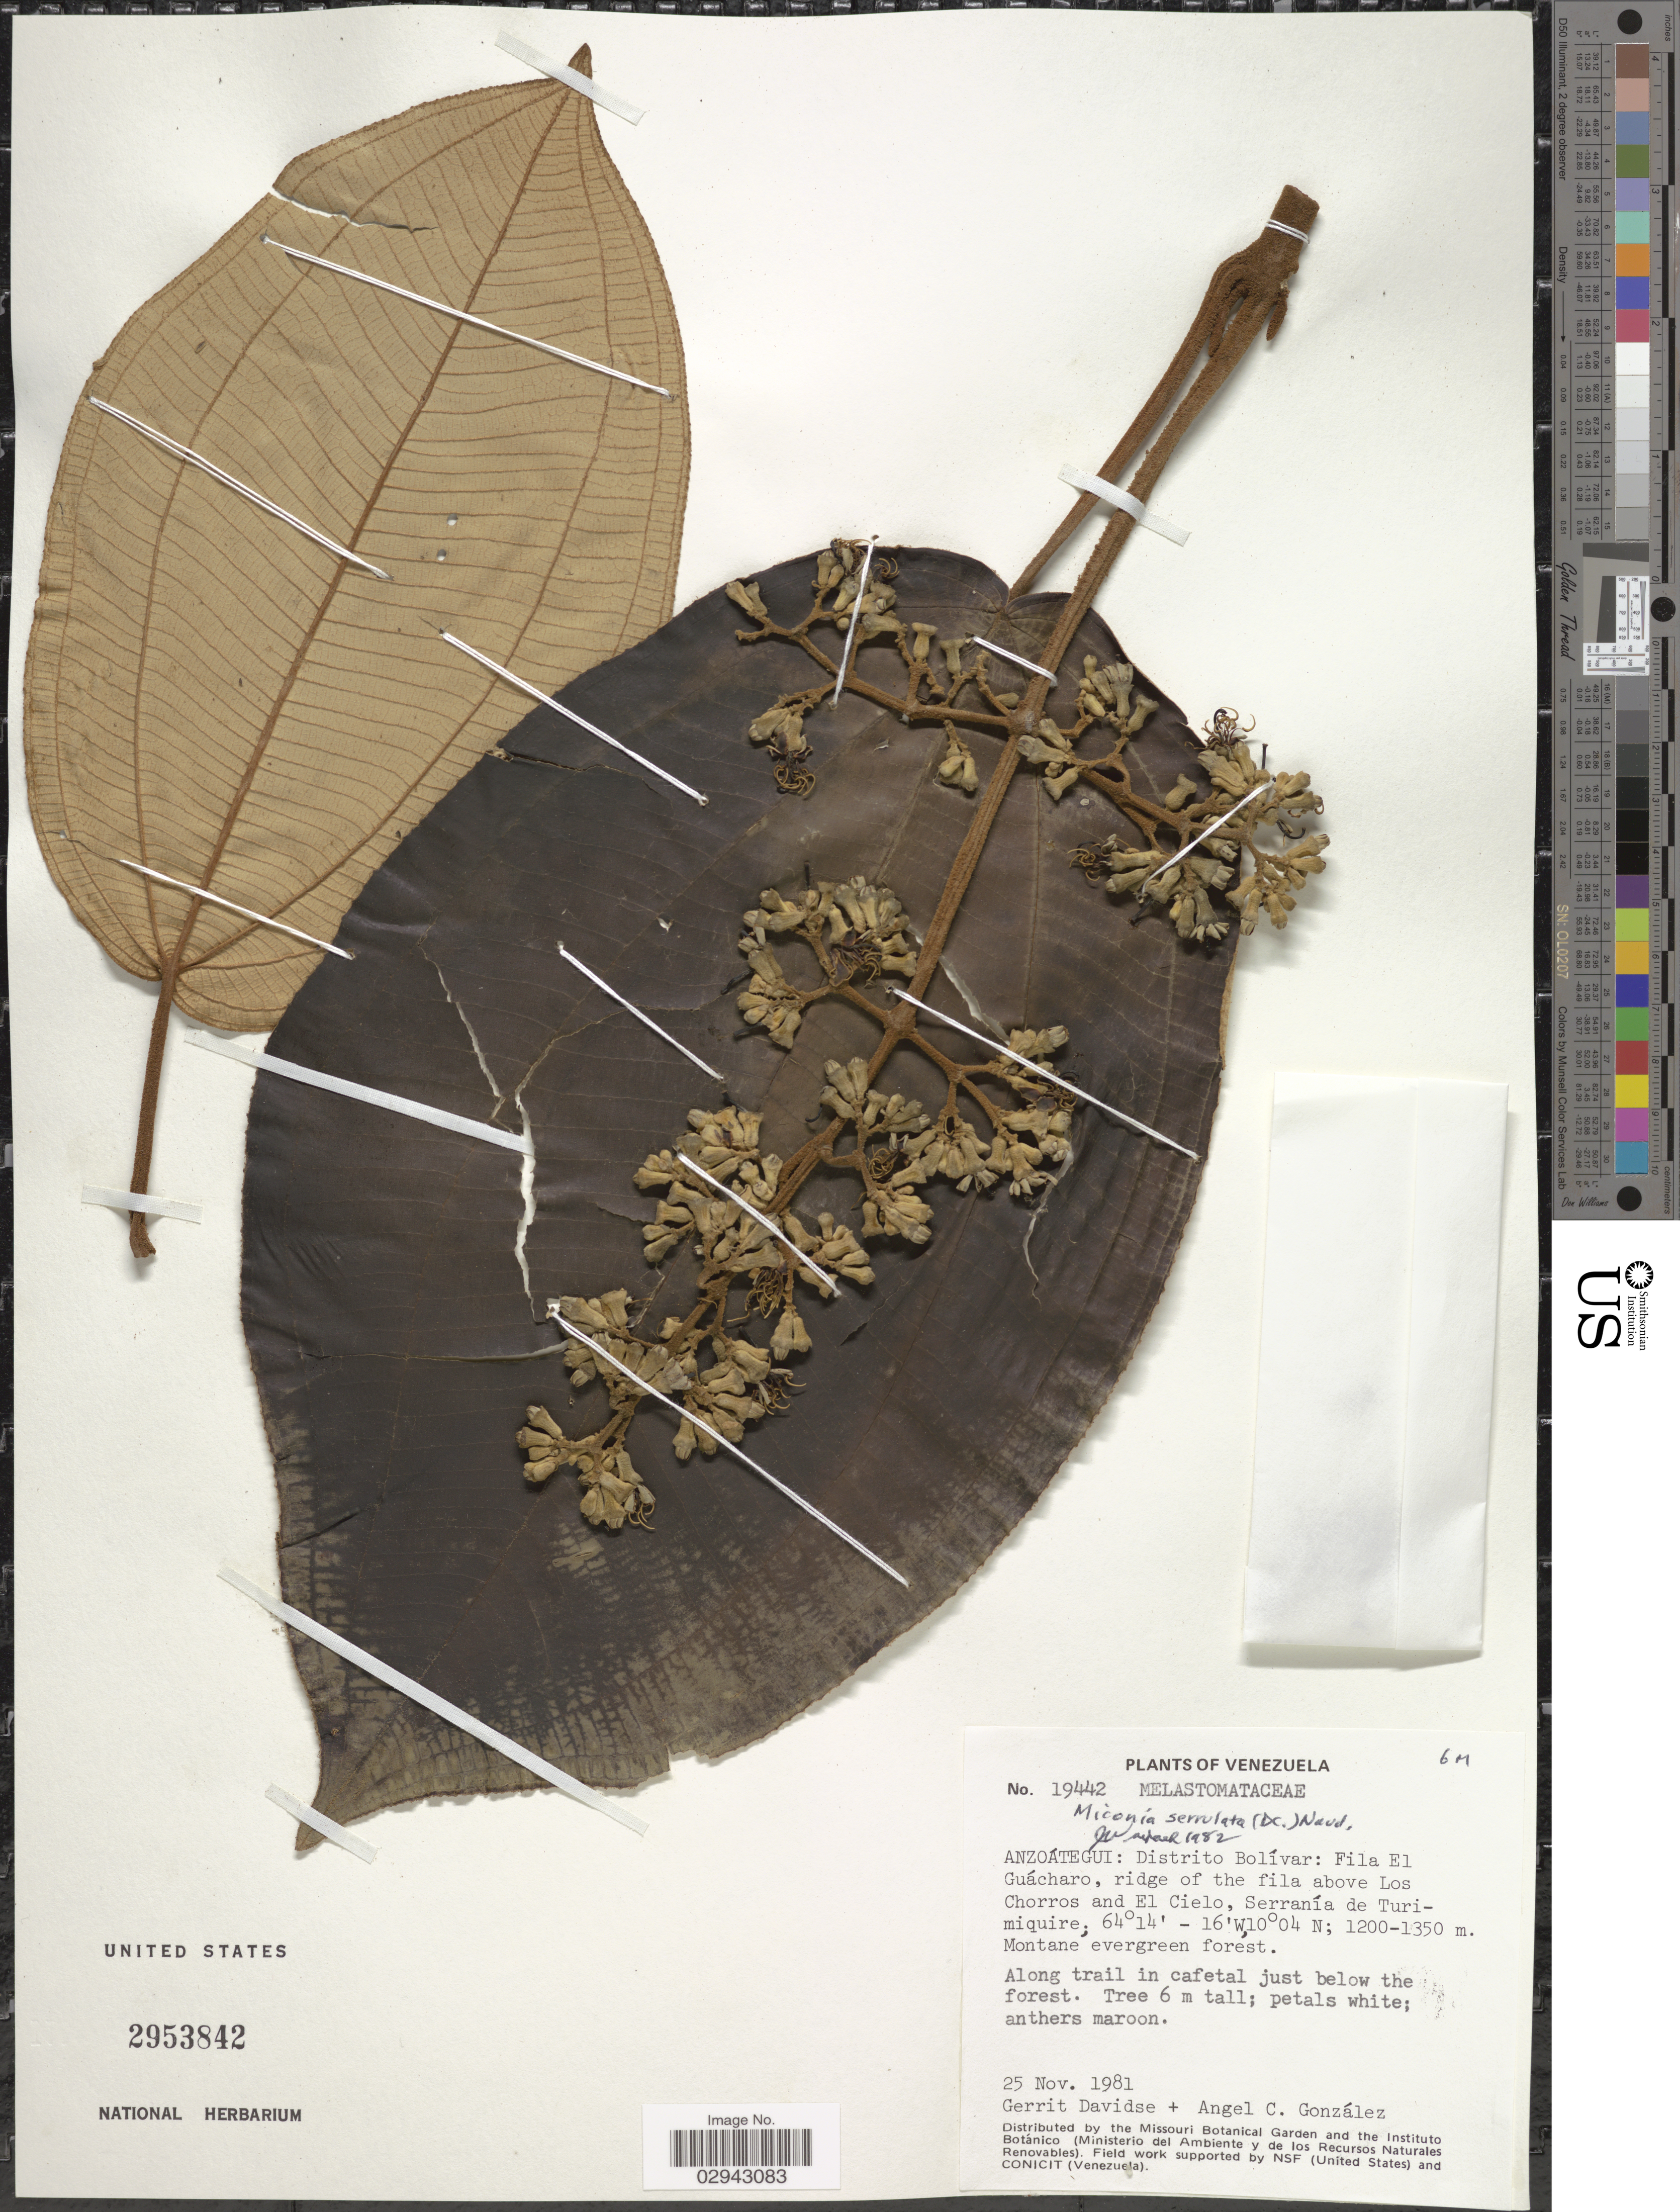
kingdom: Plantae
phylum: Tracheophyta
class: Magnoliopsida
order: Myrtales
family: Melastomataceae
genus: Miconia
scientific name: Miconia serrulata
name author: (DC.) Naudin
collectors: G. Davidse & A. C. González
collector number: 19442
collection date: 1981-11-25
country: Venezuela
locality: Anzoátegui: Distrito Bolívar: Fila El Guácharo, ridge of the fila above Los Chorros and El Cielo, Serranía de Turimiquire.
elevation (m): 1200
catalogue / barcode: US 2953842